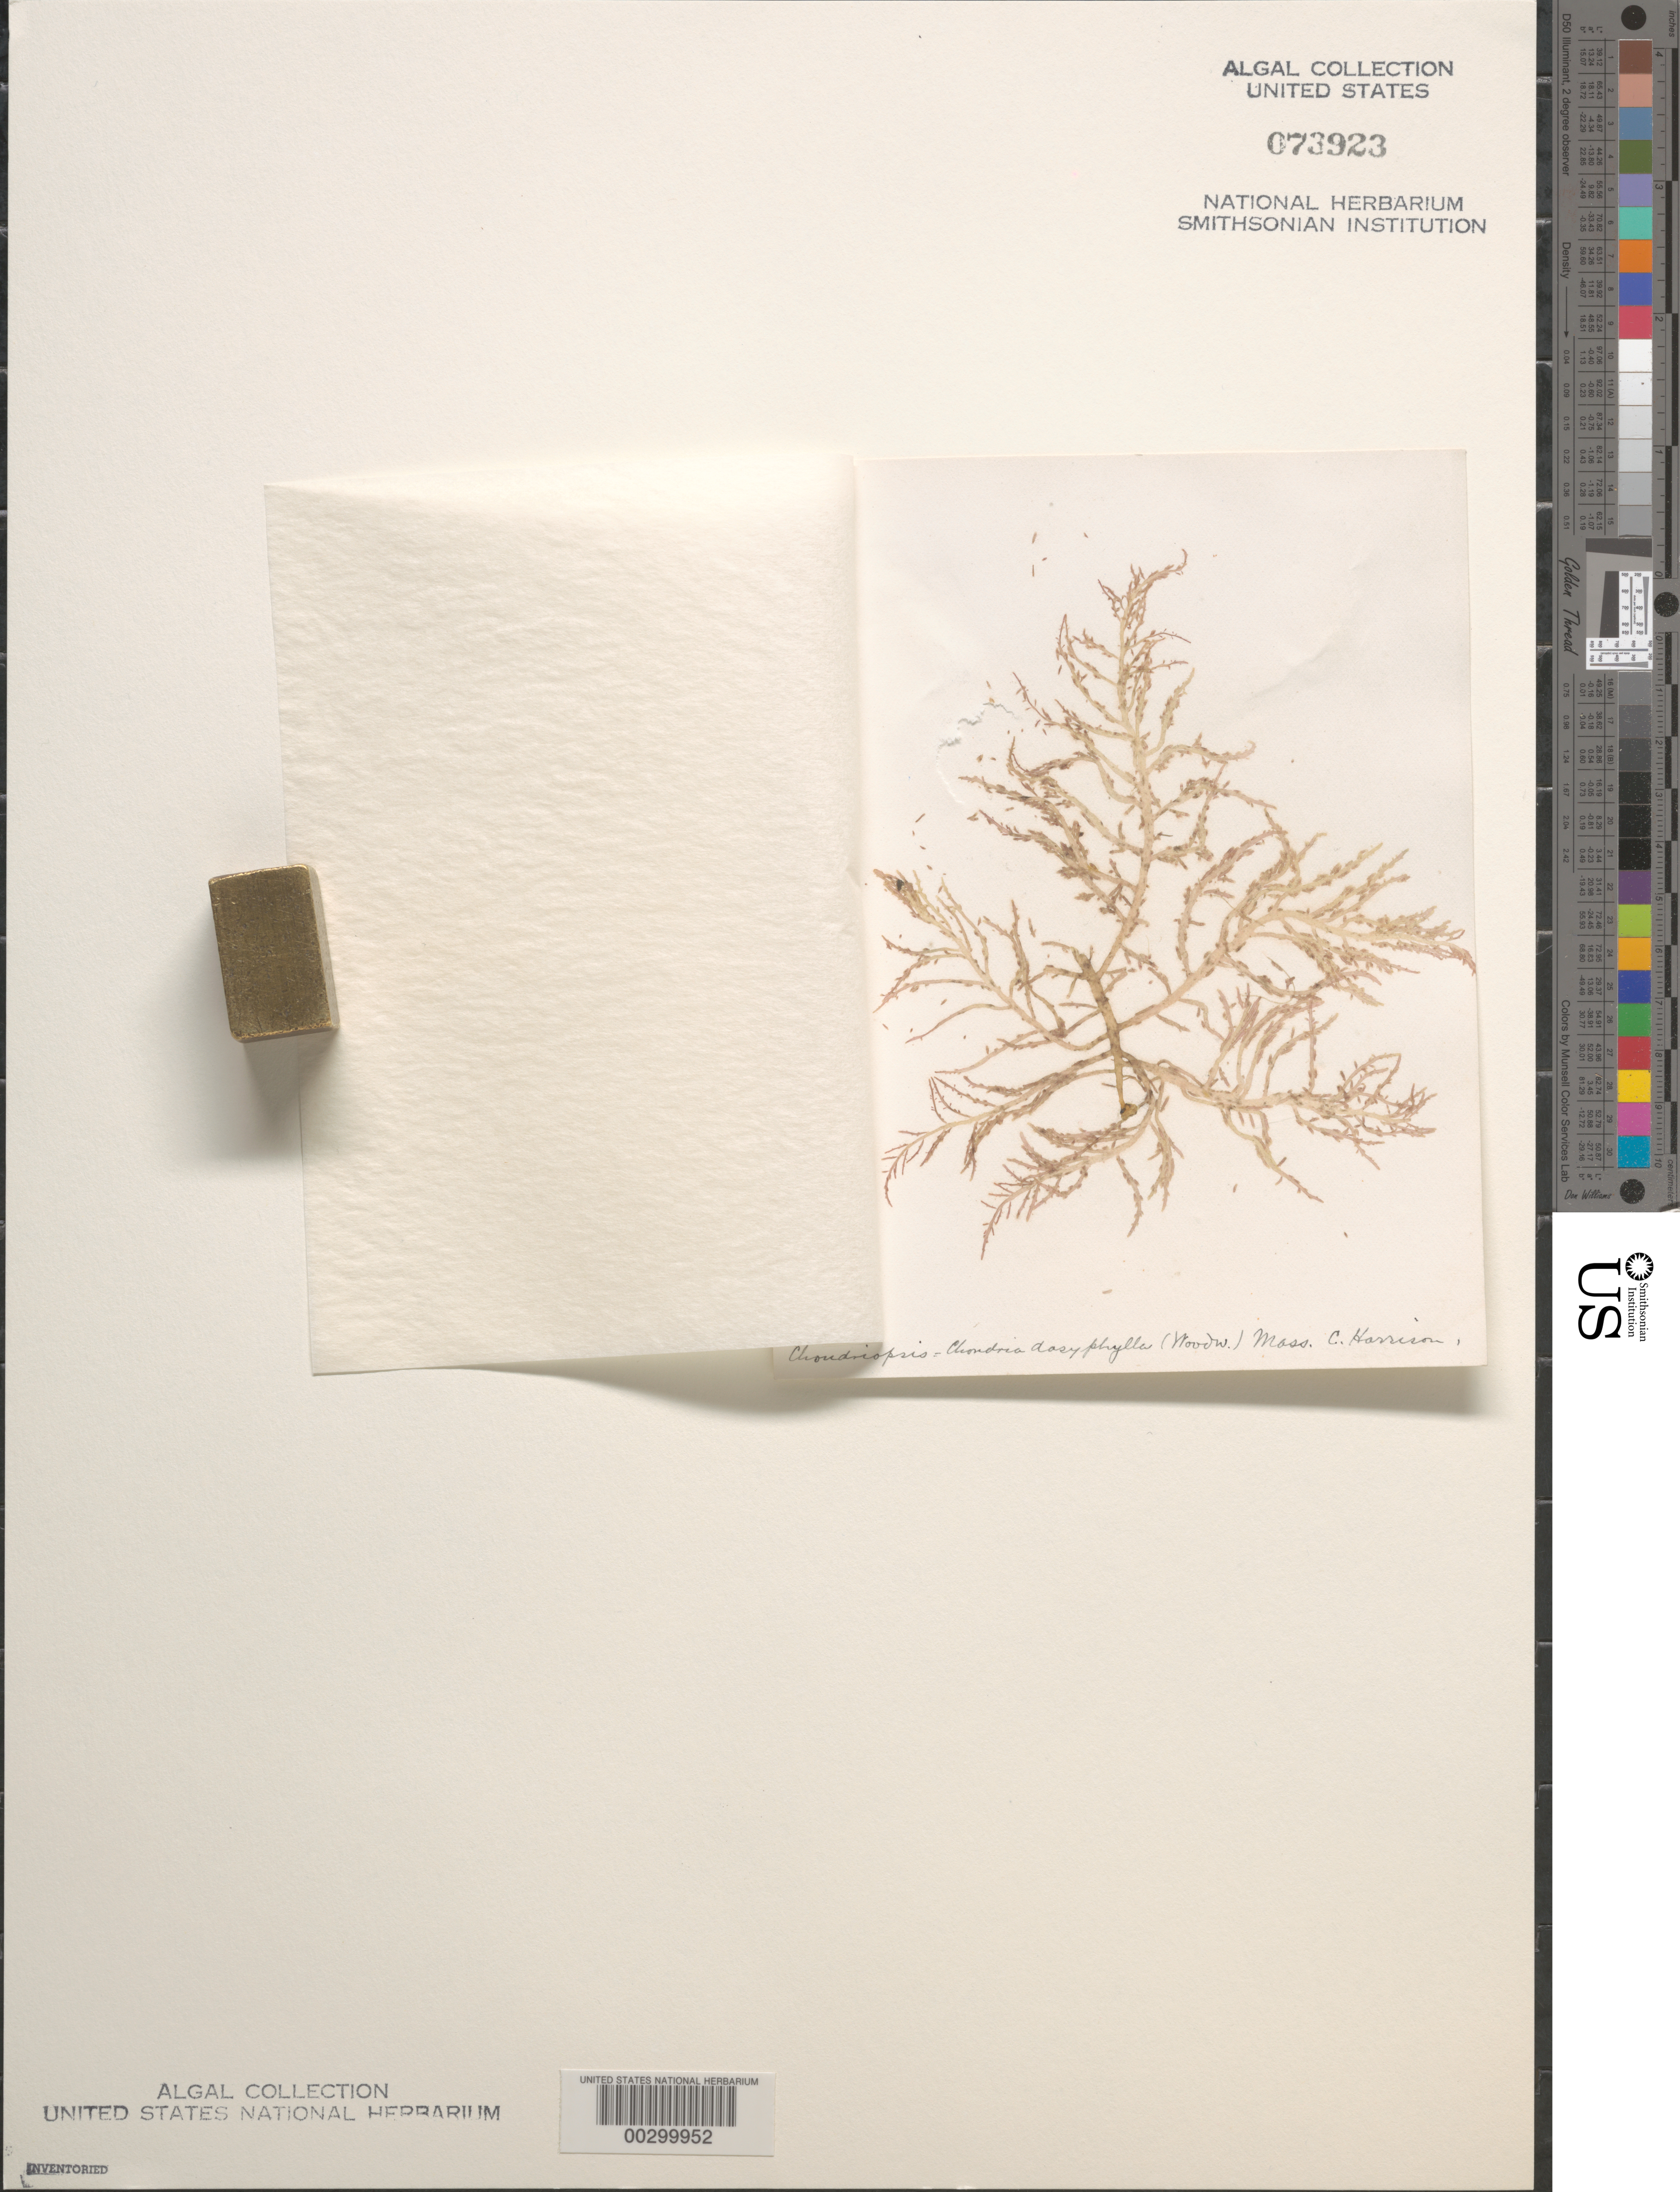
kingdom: Plantae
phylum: Rhodophyta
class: Florideophyceae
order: Ceramiales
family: Rhodomelaceae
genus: Chondria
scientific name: Chondria dasyphylla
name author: (Woodw.) C. Agardh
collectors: C. Harrison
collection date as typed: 1888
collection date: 1888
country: United States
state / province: Massachusetts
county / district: Dukes County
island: Martha's Vineyard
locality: Cottage City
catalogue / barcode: US 73923